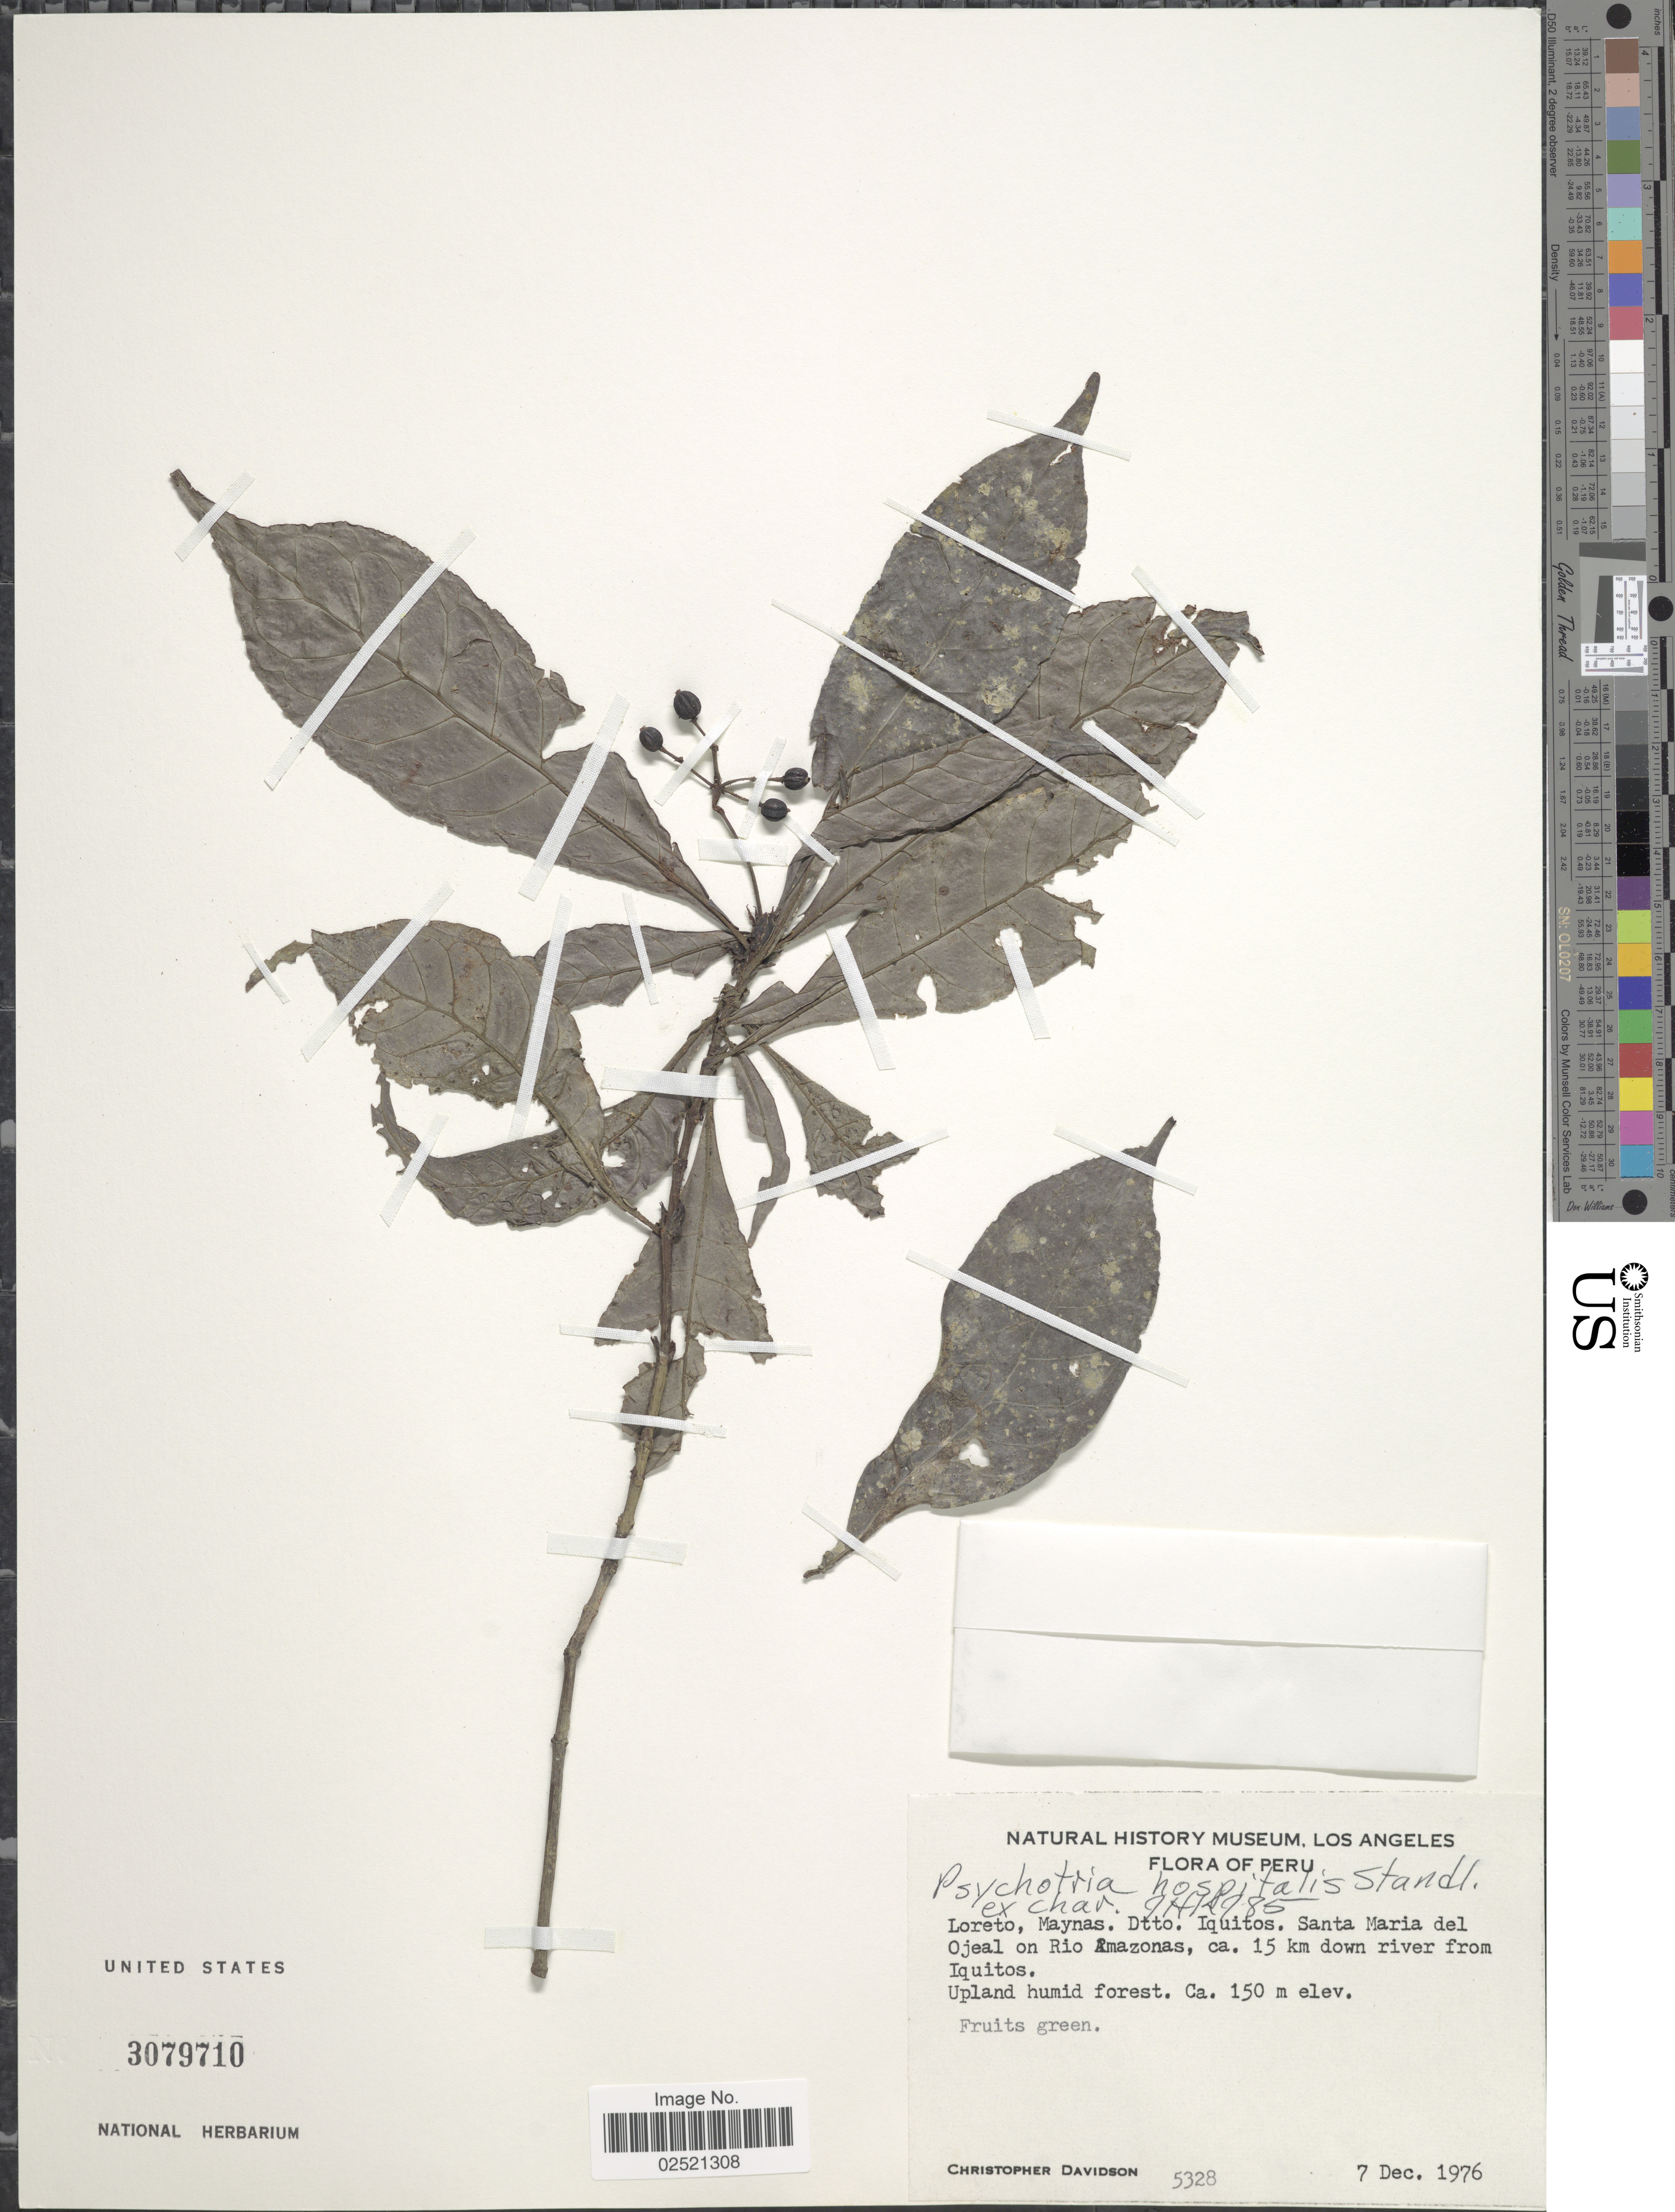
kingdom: Plantae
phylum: Tracheophyta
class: Magnoliopsida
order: Gentianales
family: Rubiaceae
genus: Psychotria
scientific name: Psychotria hospitalis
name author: Standl.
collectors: C. Davidson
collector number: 5328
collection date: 1976-12-07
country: Peru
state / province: Loreto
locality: Maynas, Dtto. Iquitos, Sanrta Maria del Ojeal on Rio Amazonas, ca. 15 km down river from Iquitos.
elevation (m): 150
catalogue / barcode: US 3079710